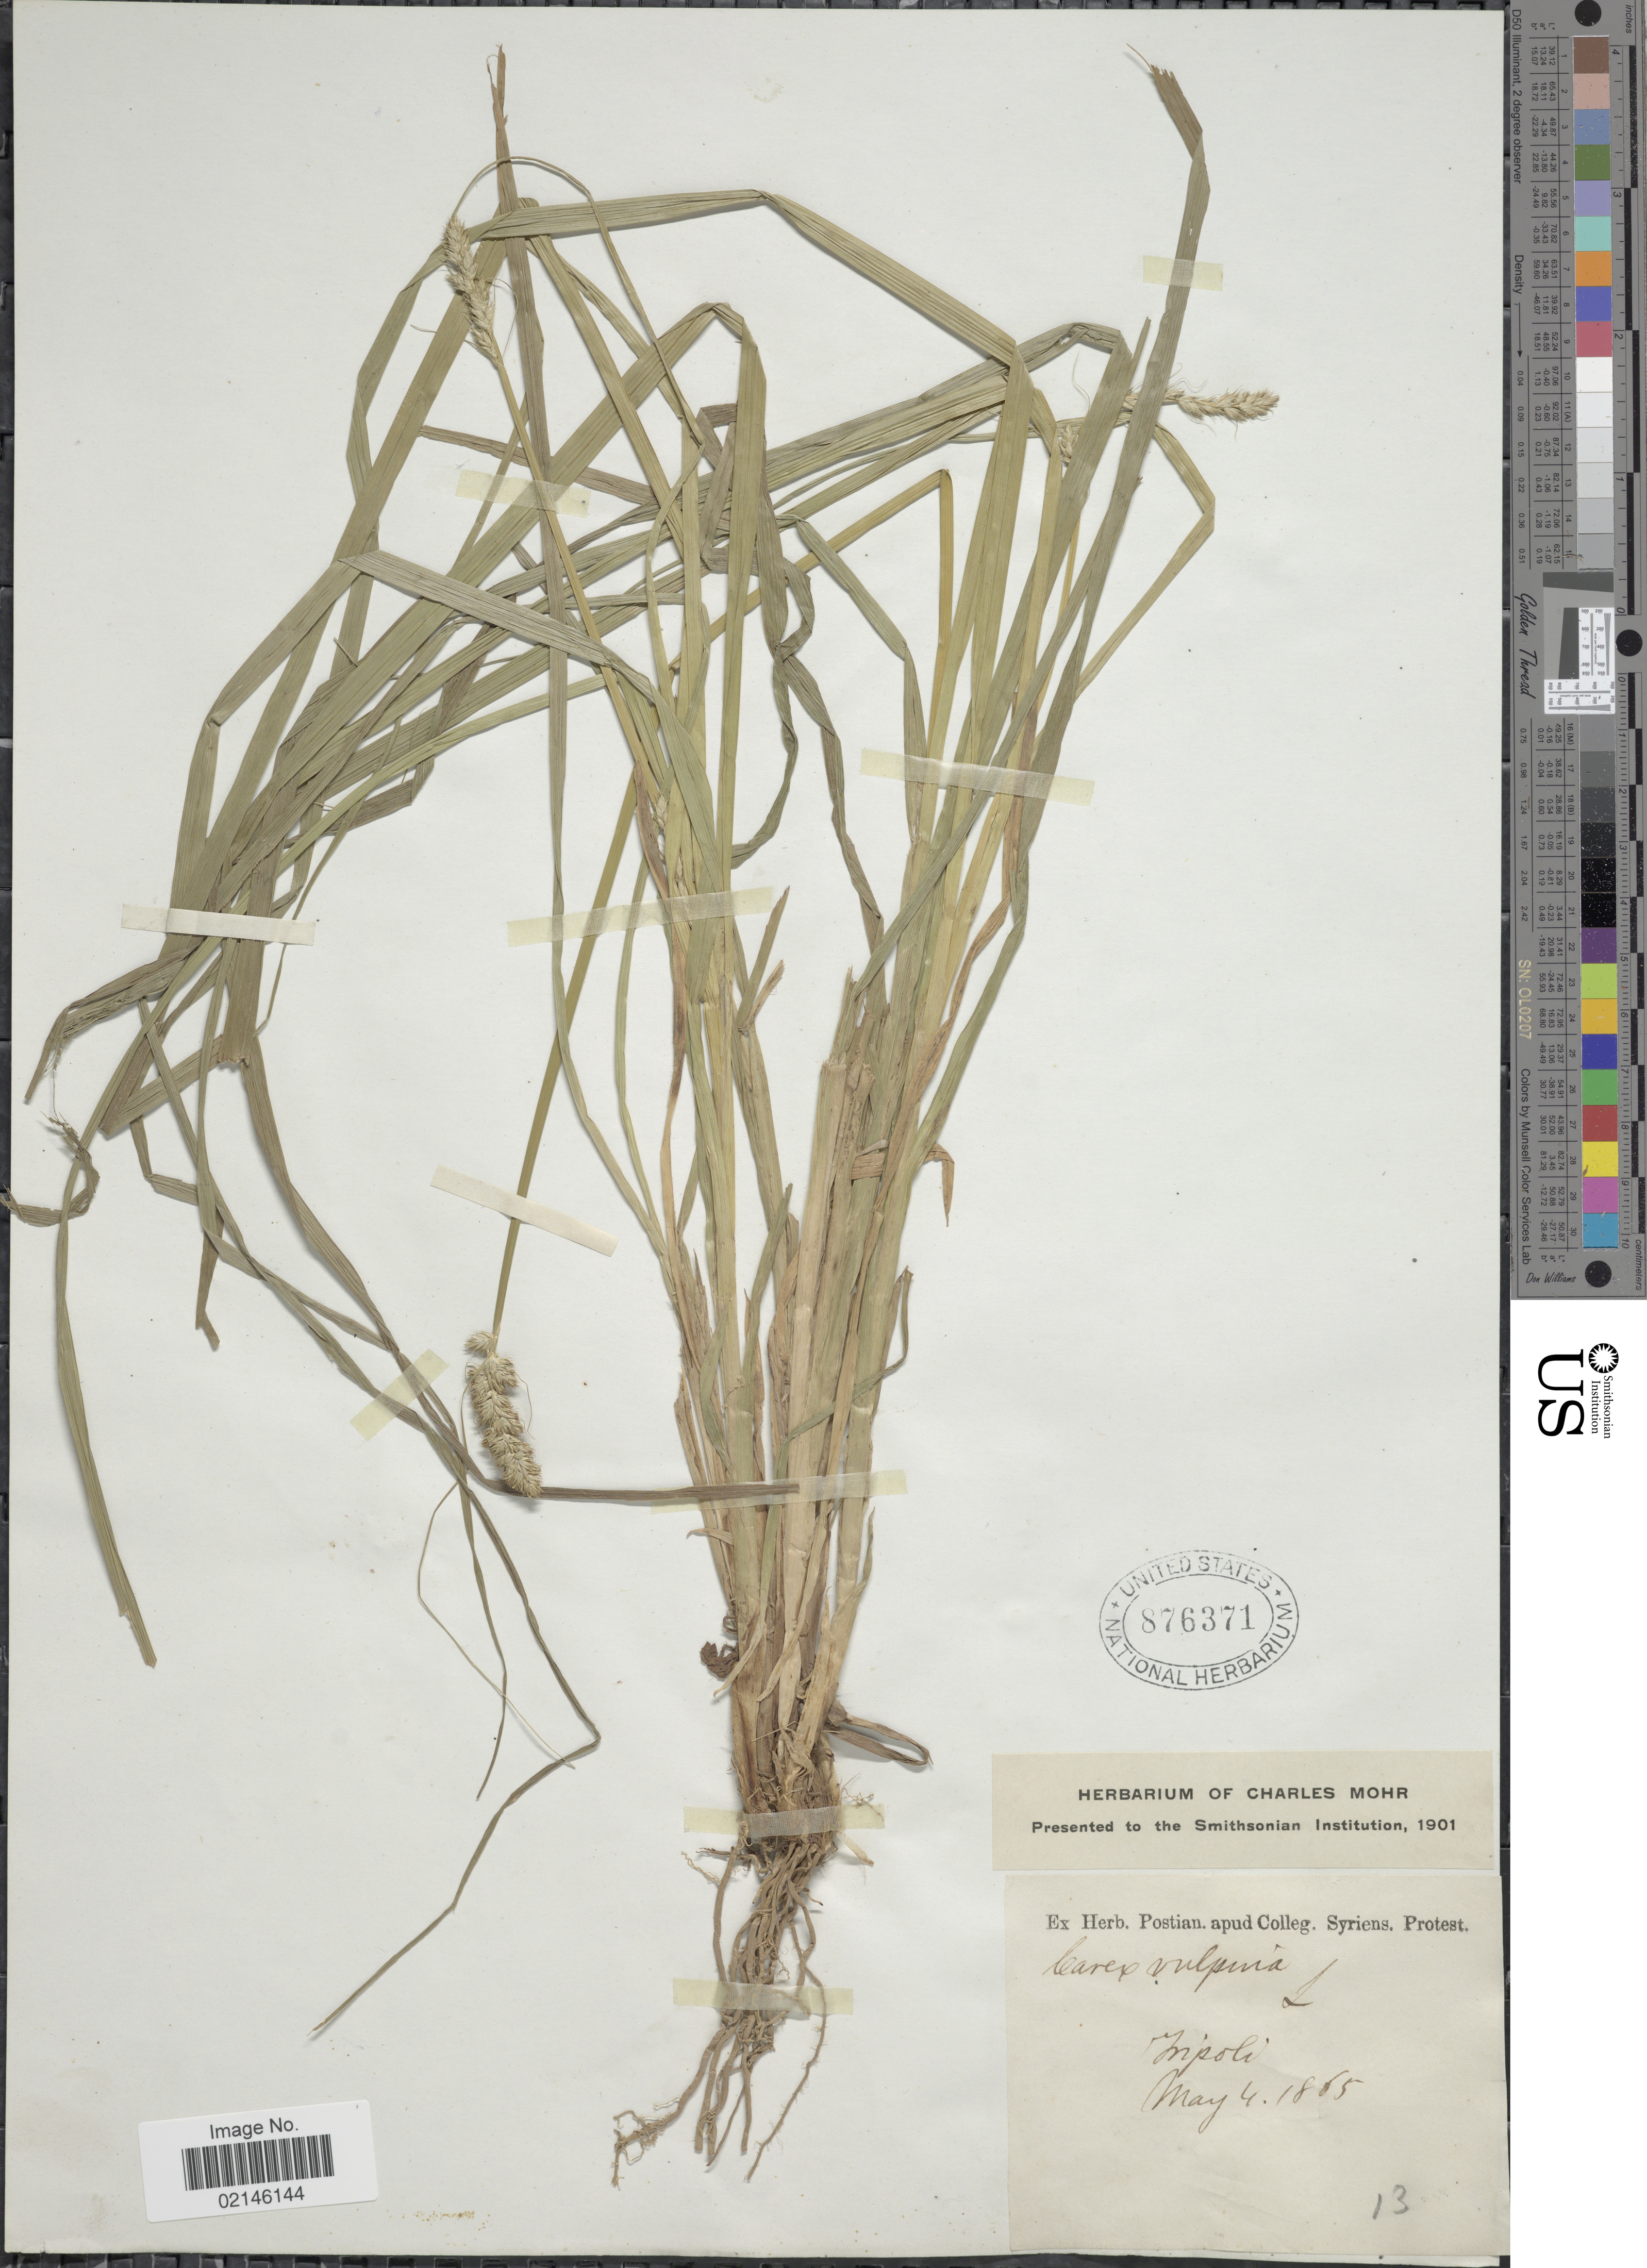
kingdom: Plantae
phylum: Tracheophyta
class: Liliopsida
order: Poales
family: Cyperaceae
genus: Carex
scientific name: Carex vulpina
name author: L.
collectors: ex herb. Postian. apud Colleg. Syriens. Protest. USE "Fannie P. A. Shepard" (10308853) AS PRIMARY COLLECTOR INSTEAD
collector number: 13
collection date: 1865-05-04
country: Lebanon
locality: Tripoli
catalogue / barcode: US 876371